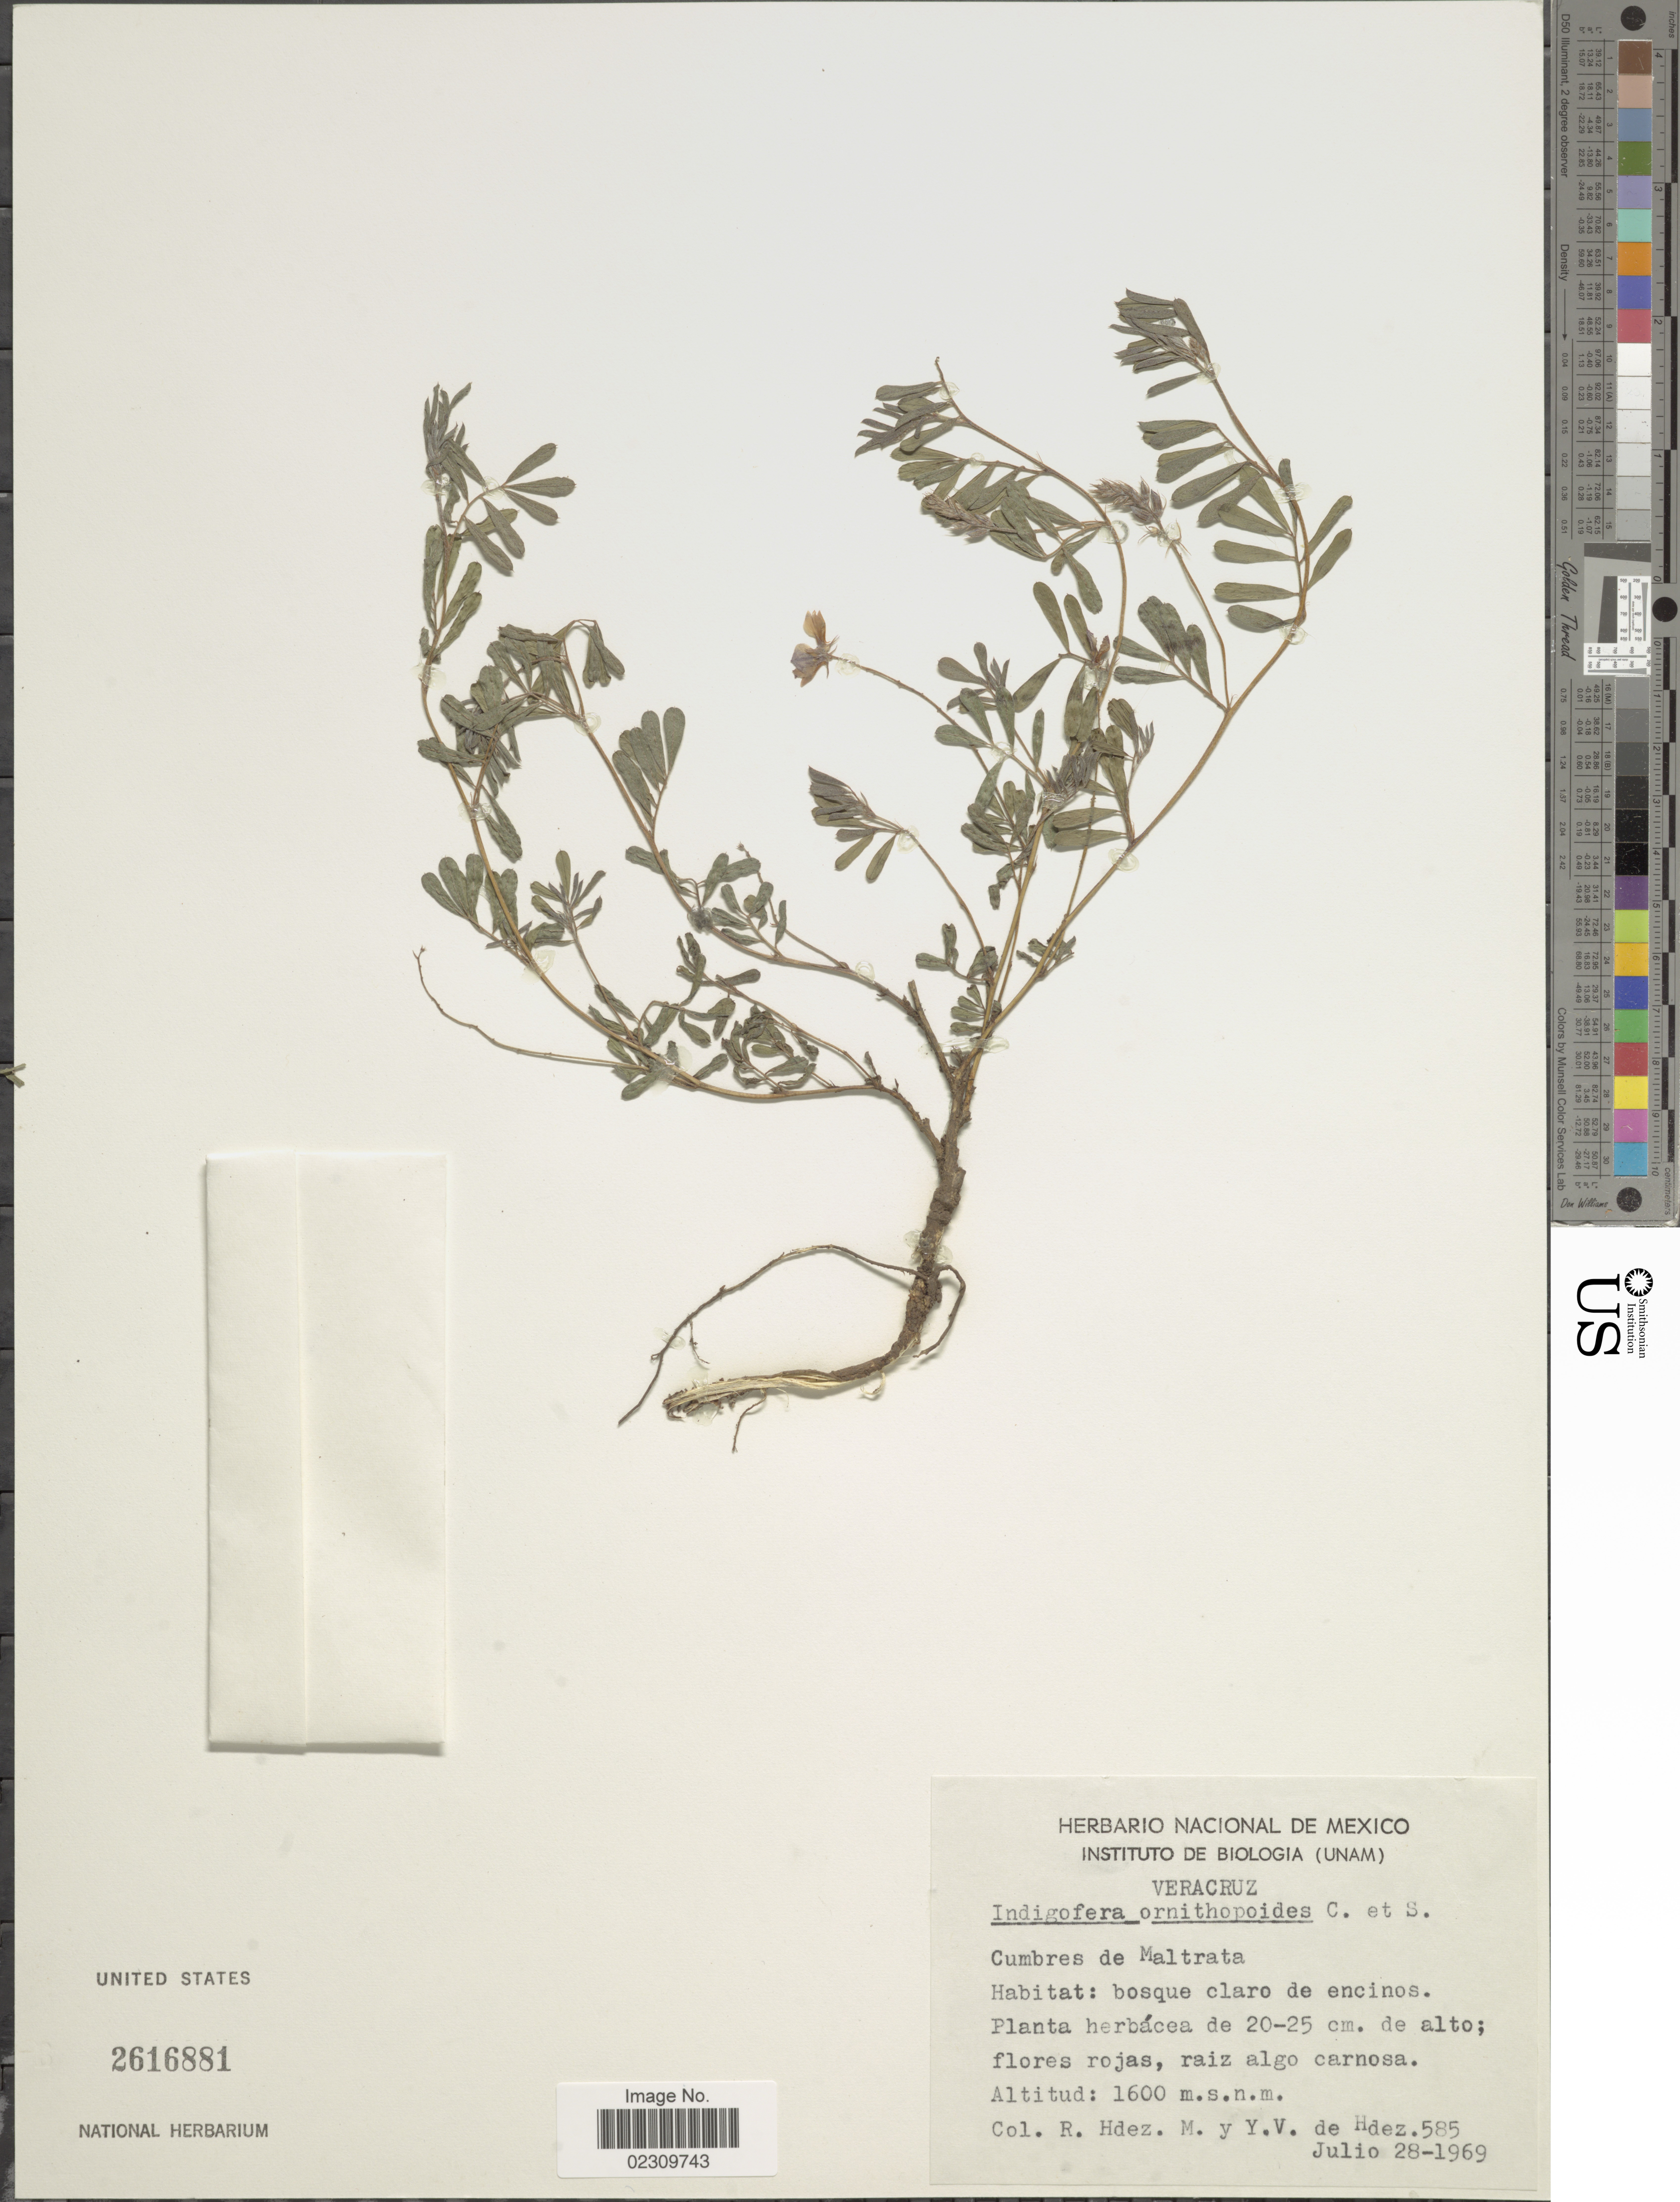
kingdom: Plantae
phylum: Tracheophyta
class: Magnoliopsida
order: Fabales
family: Fabaceae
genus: Indigofera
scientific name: Indigofera miniata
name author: Orteg.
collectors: R. Hernández M. & Y. V. De Hdez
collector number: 585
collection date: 1969-07-28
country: Mexico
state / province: Veracruz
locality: Cumbres de Maltrata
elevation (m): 1600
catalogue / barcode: US 2616881